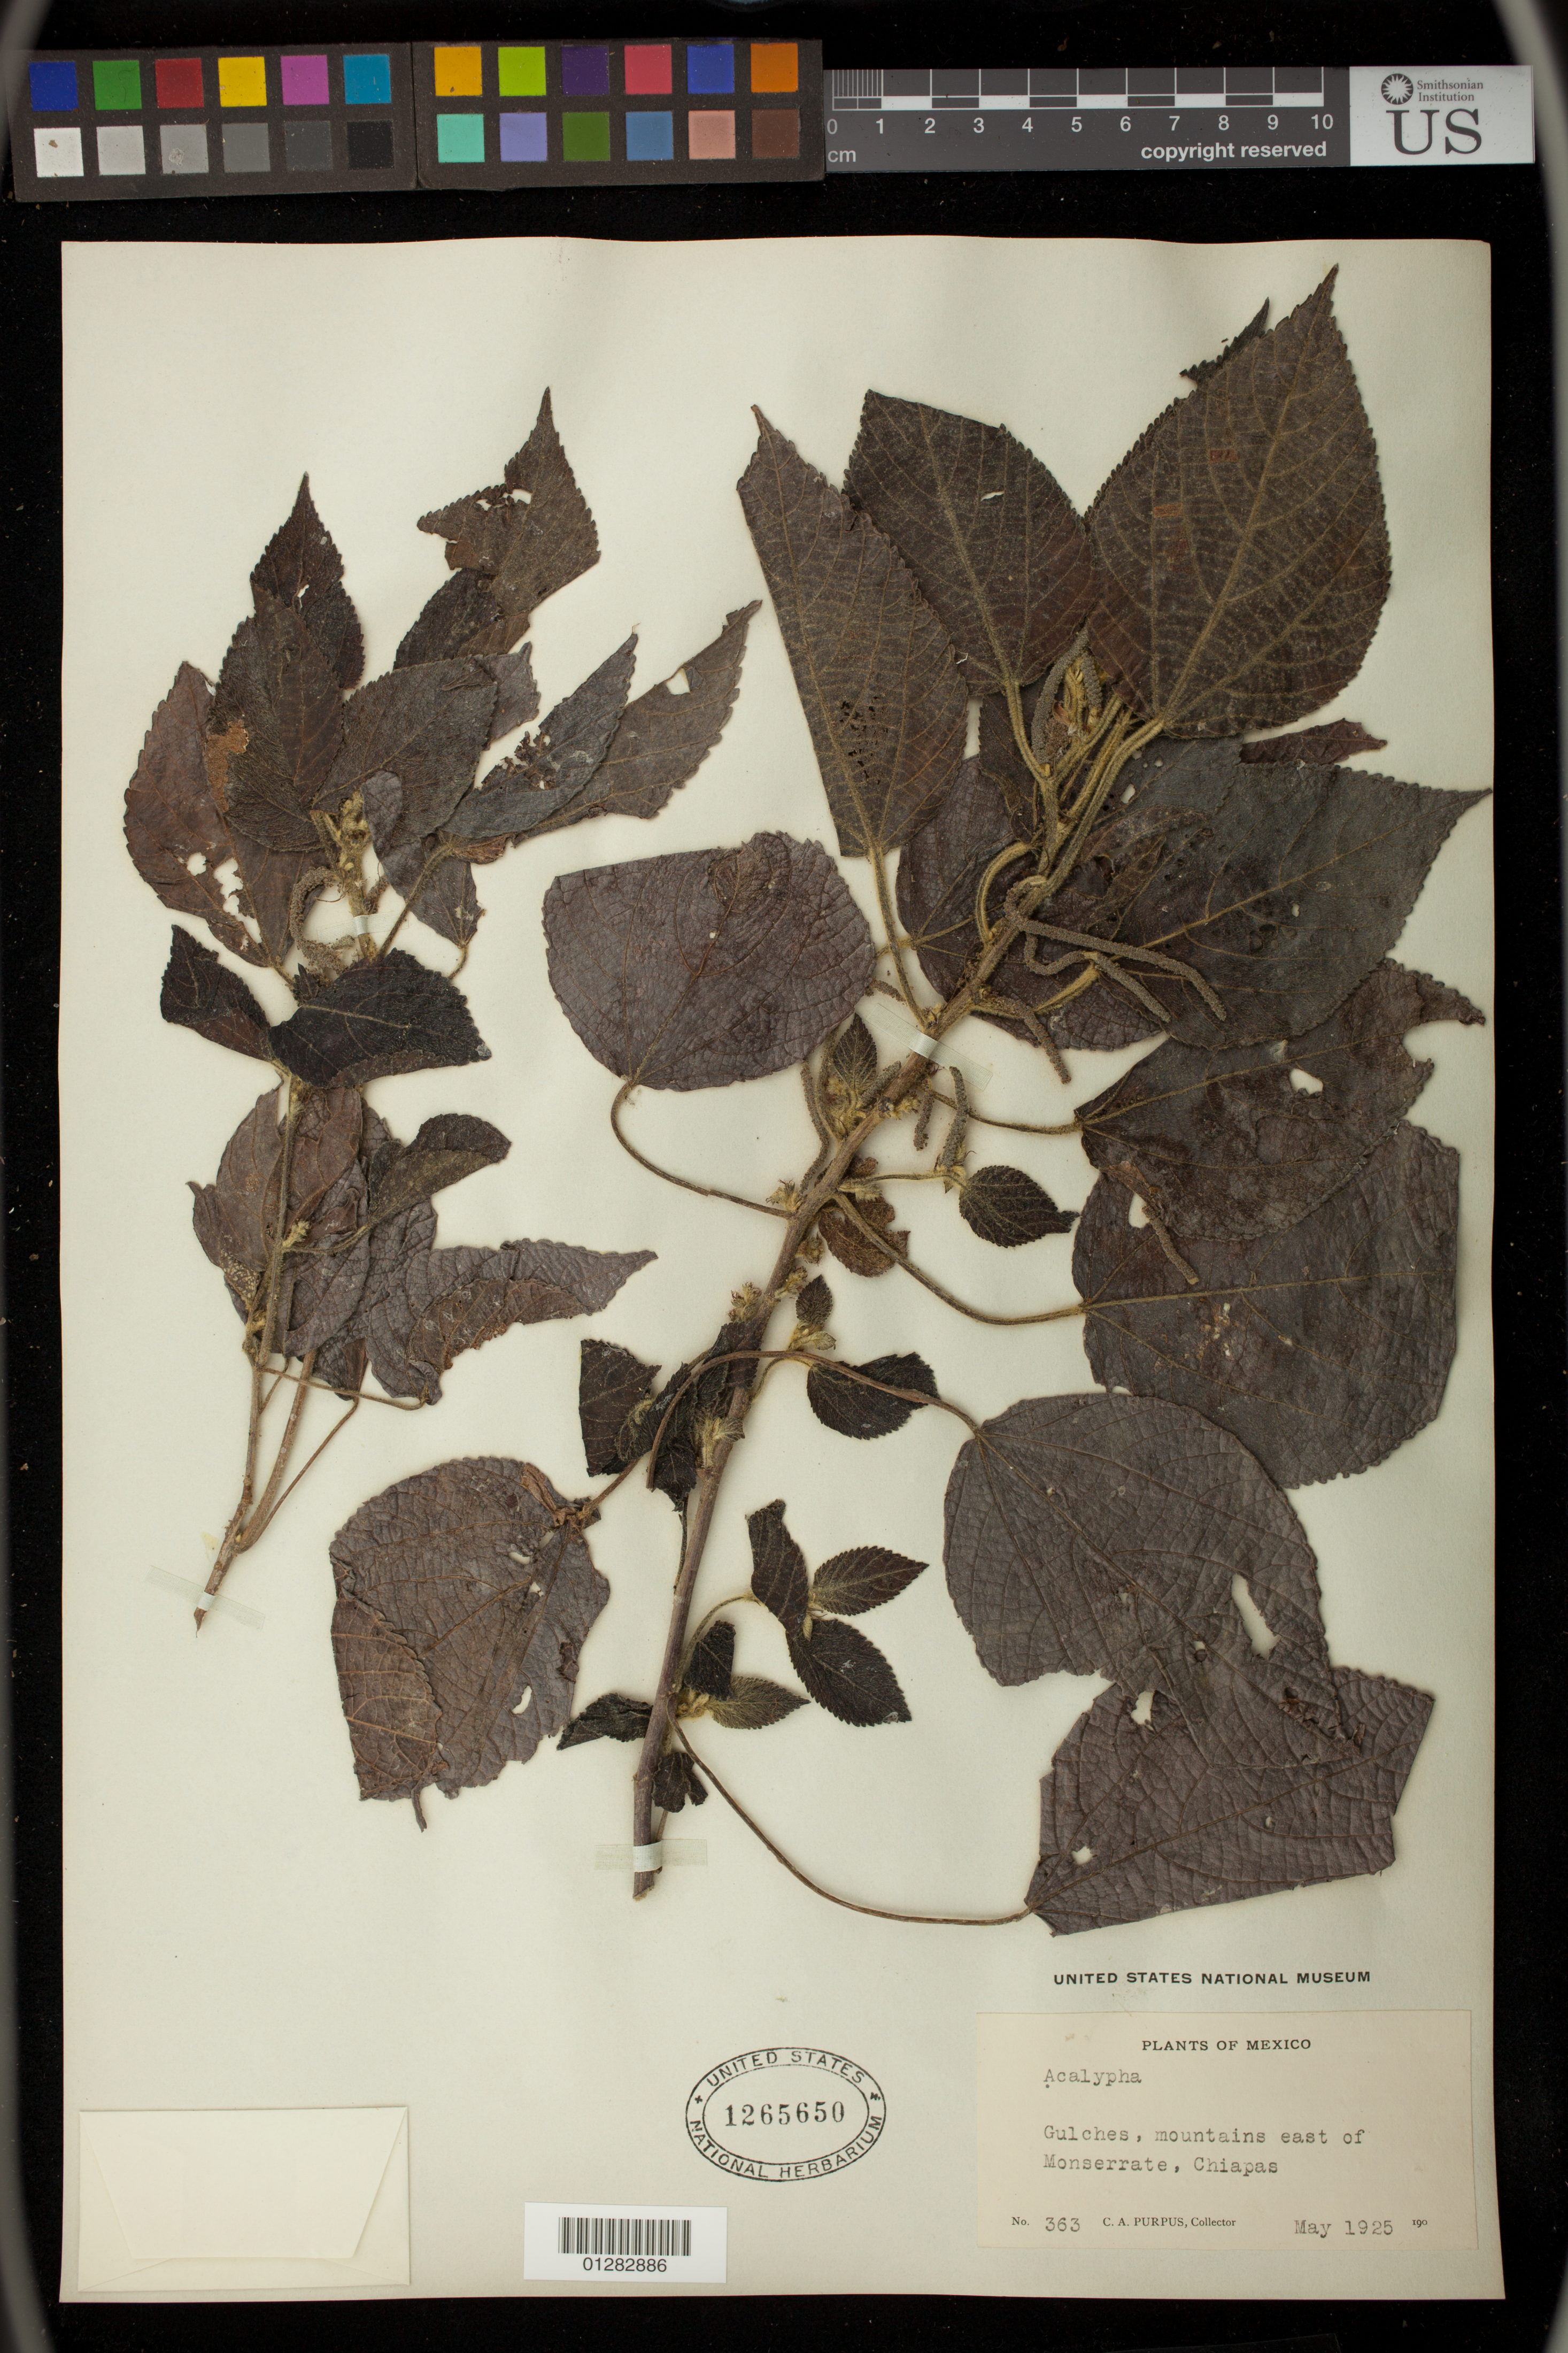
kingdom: Plantae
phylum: Tracheophyta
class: Magnoliopsida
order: Malpighiales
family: Euphorbiaceae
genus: Acalypha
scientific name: Acalypha sp.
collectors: C. A. Purpus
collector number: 363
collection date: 1925-05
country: Mexico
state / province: Chiapas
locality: Gulches, mountains east of Monserrate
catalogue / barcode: US 1265650